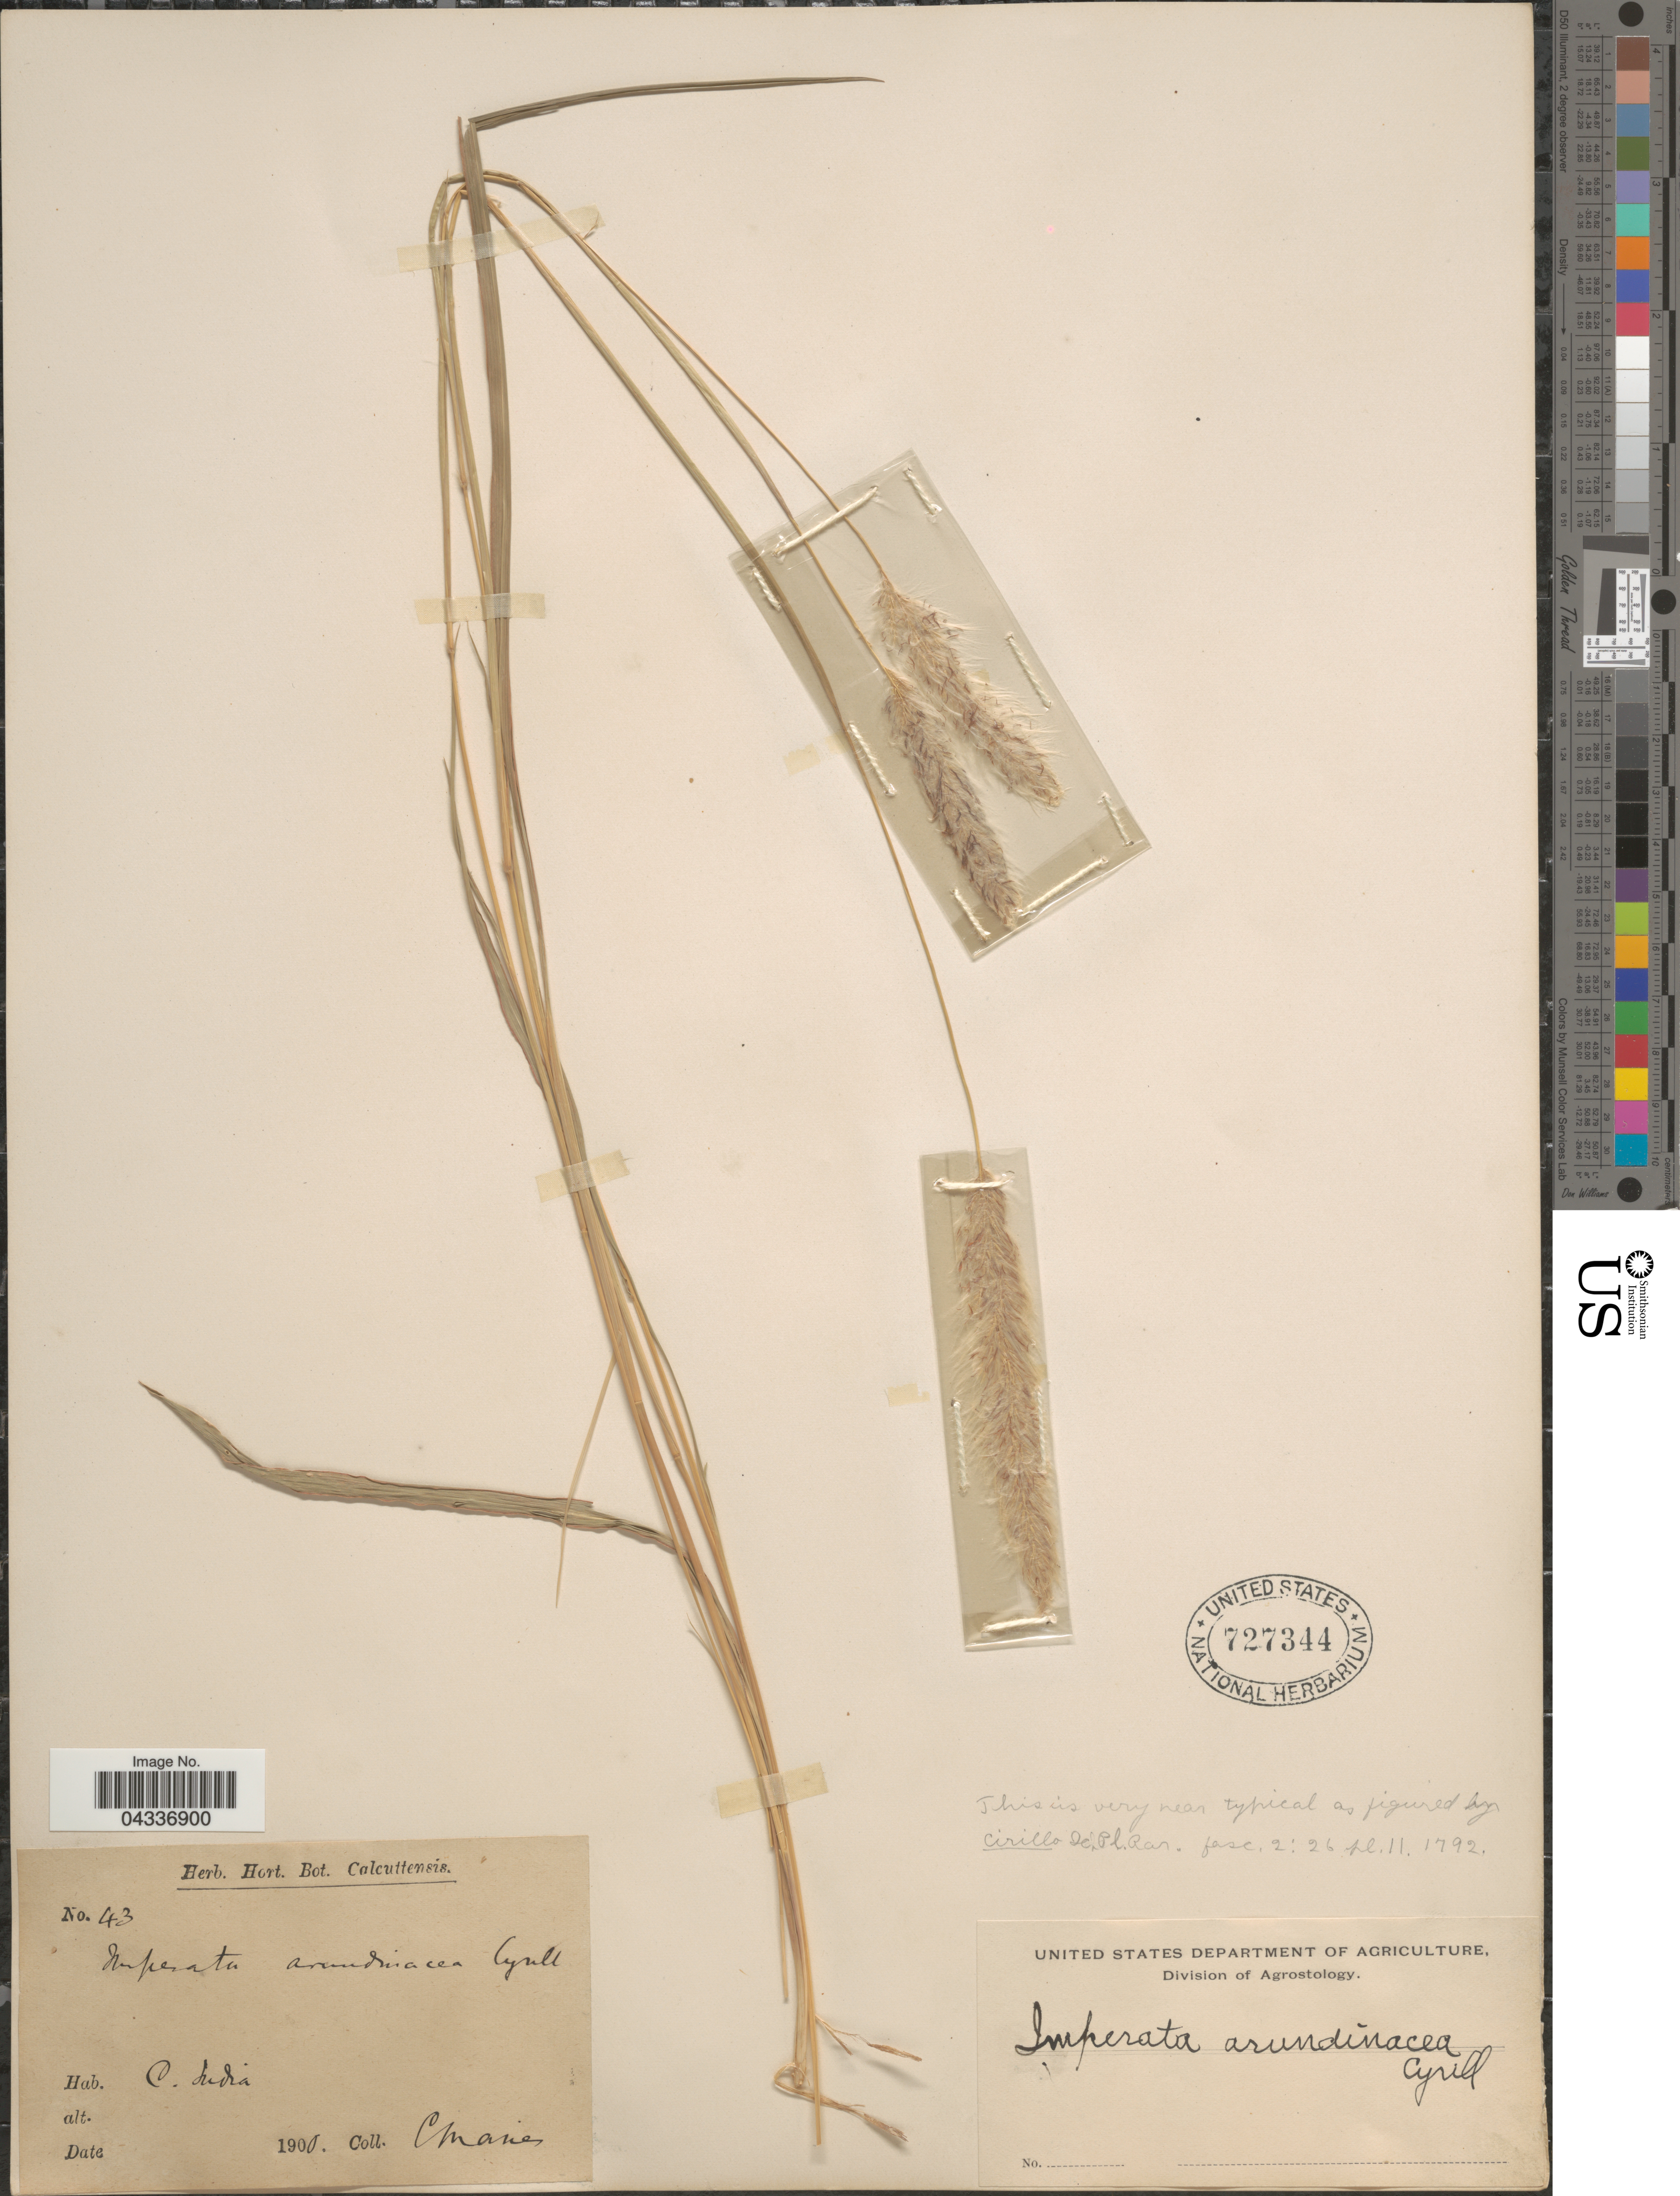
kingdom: Plantae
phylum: Tracheophyta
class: Liliopsida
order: Poales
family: Poaceae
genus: Imperata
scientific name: Imperata cylindrica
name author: (L.) P. Beauv.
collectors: C. Maries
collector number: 43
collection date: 1900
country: India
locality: C. India.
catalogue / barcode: US 727344